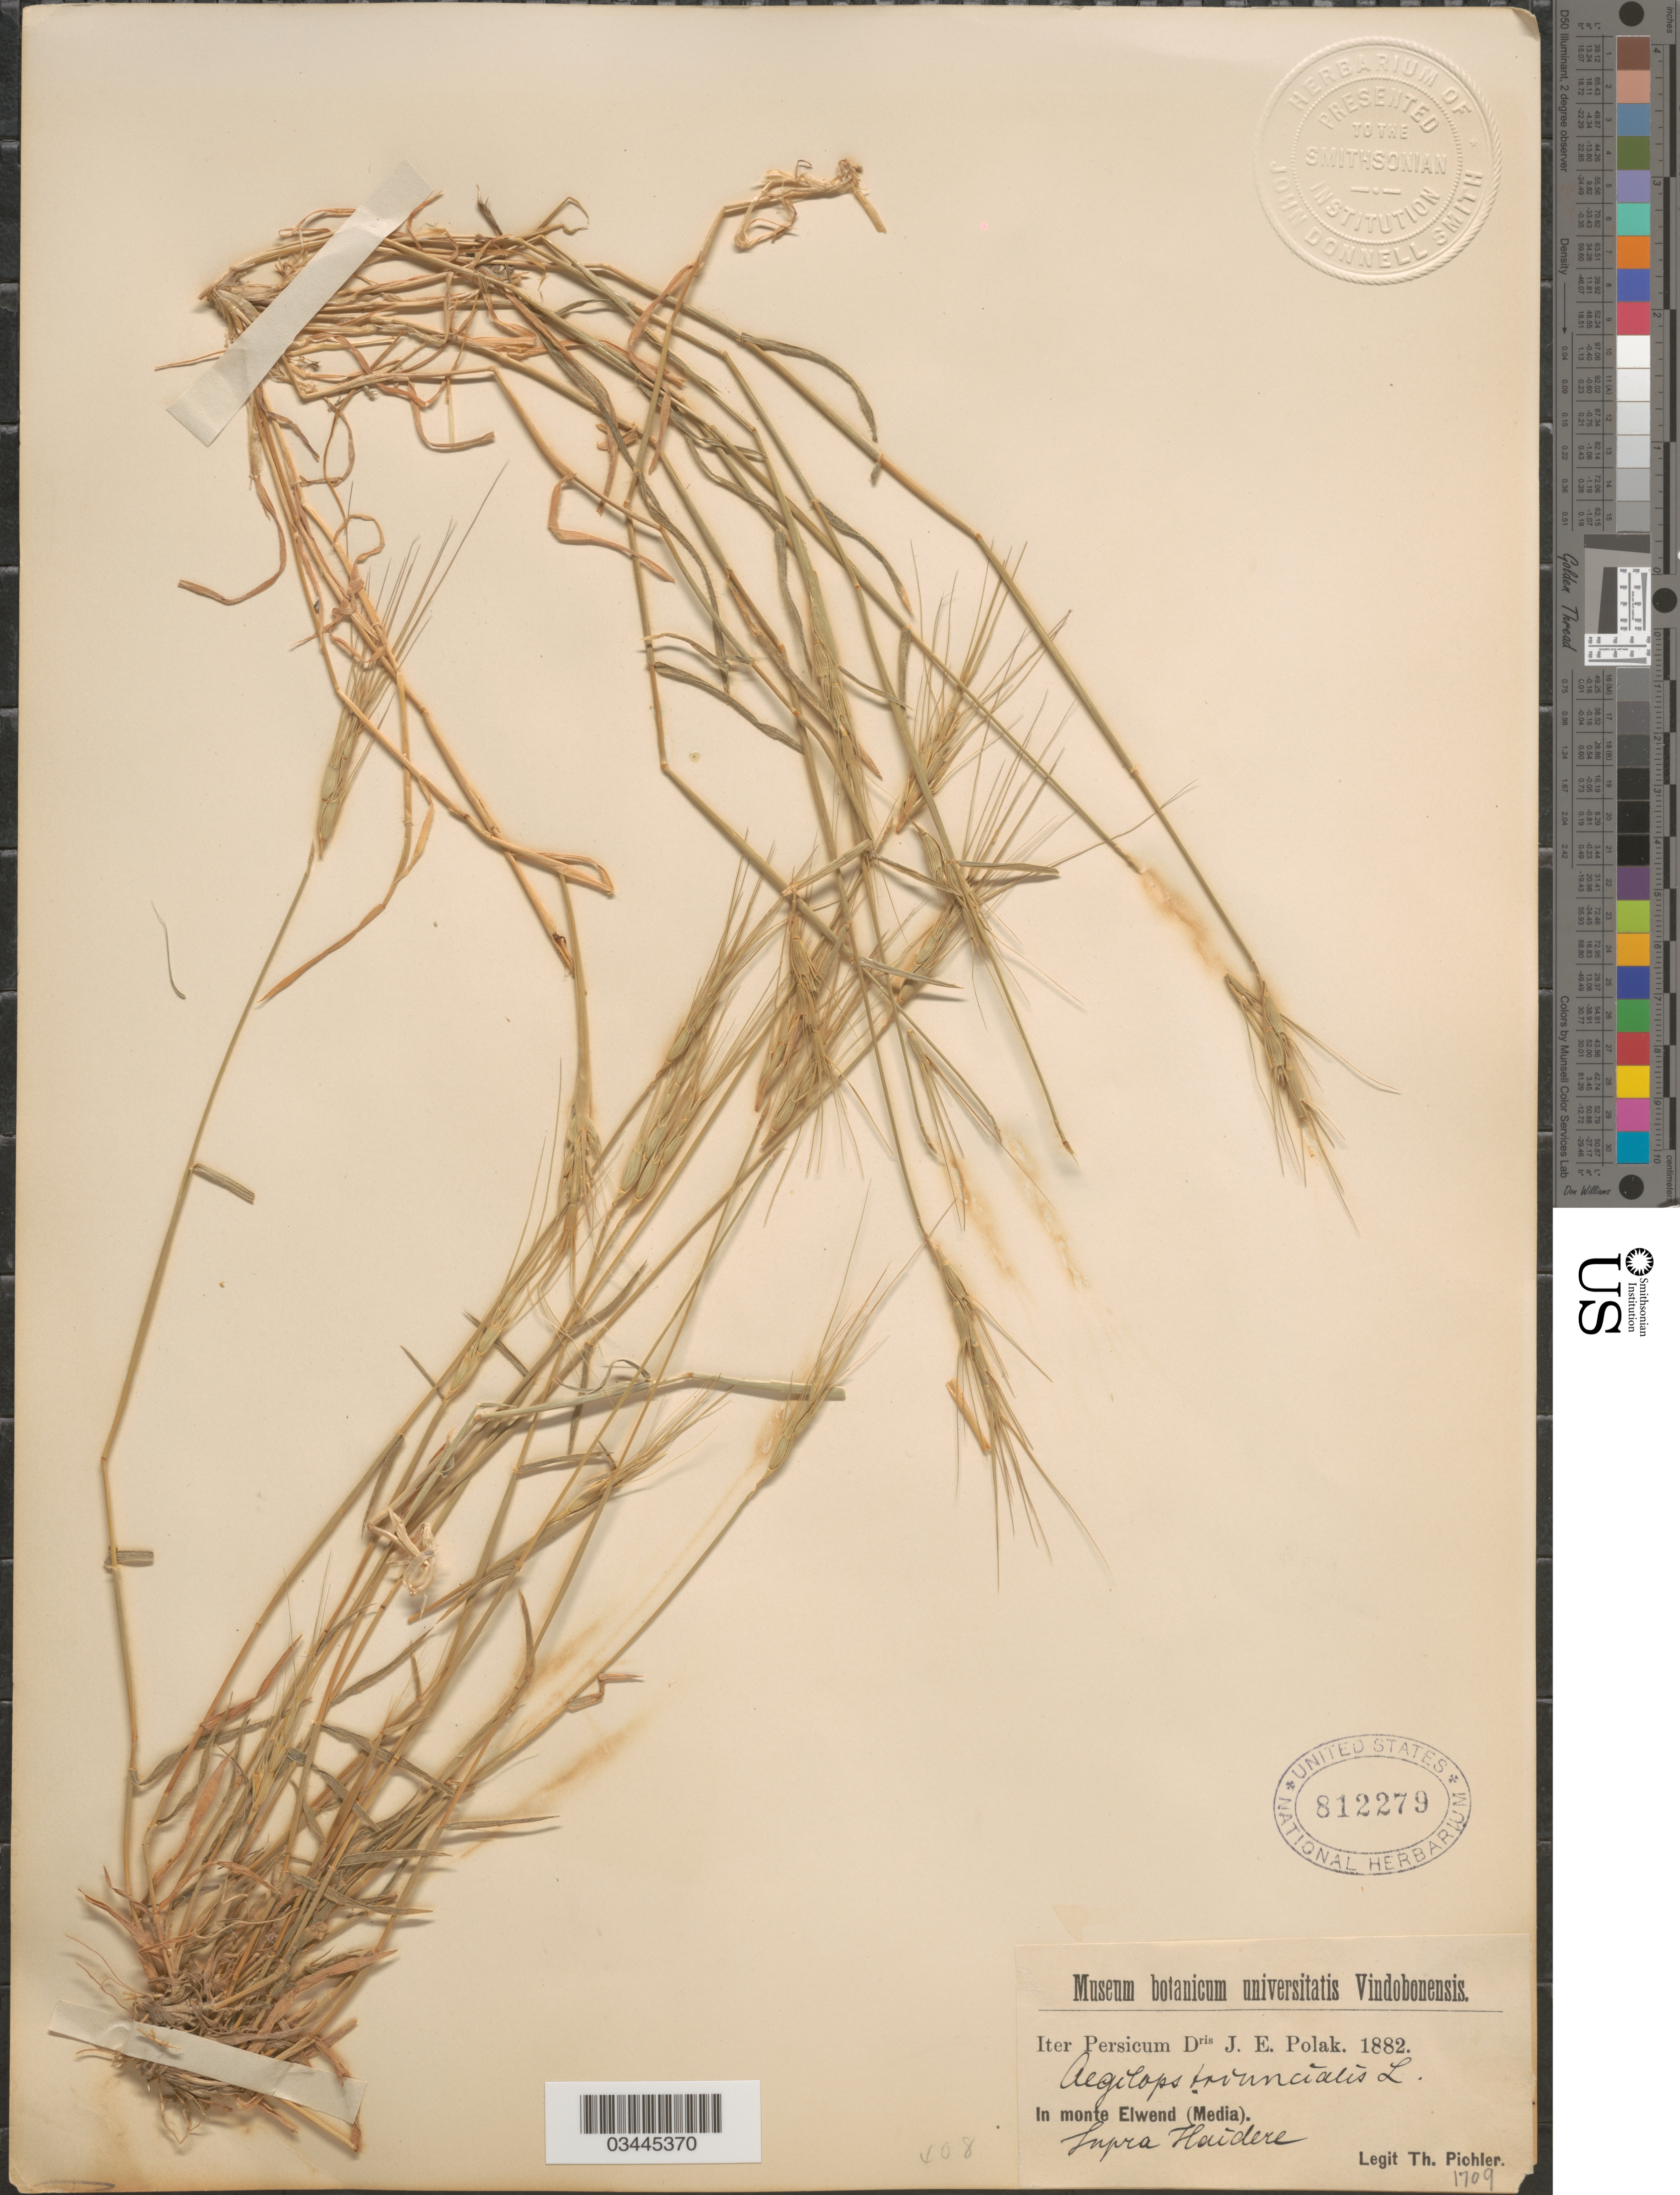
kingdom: Plantae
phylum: Tracheophyta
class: Liliopsida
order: Poales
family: Poaceae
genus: Aegilops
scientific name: Aegilops triuncialis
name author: L.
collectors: T. Pichler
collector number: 1709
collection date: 1882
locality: Iter Persicum Dris J. E. Polak. 1882. In monte Elwend (Media). Supra Haidere.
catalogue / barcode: US 812279